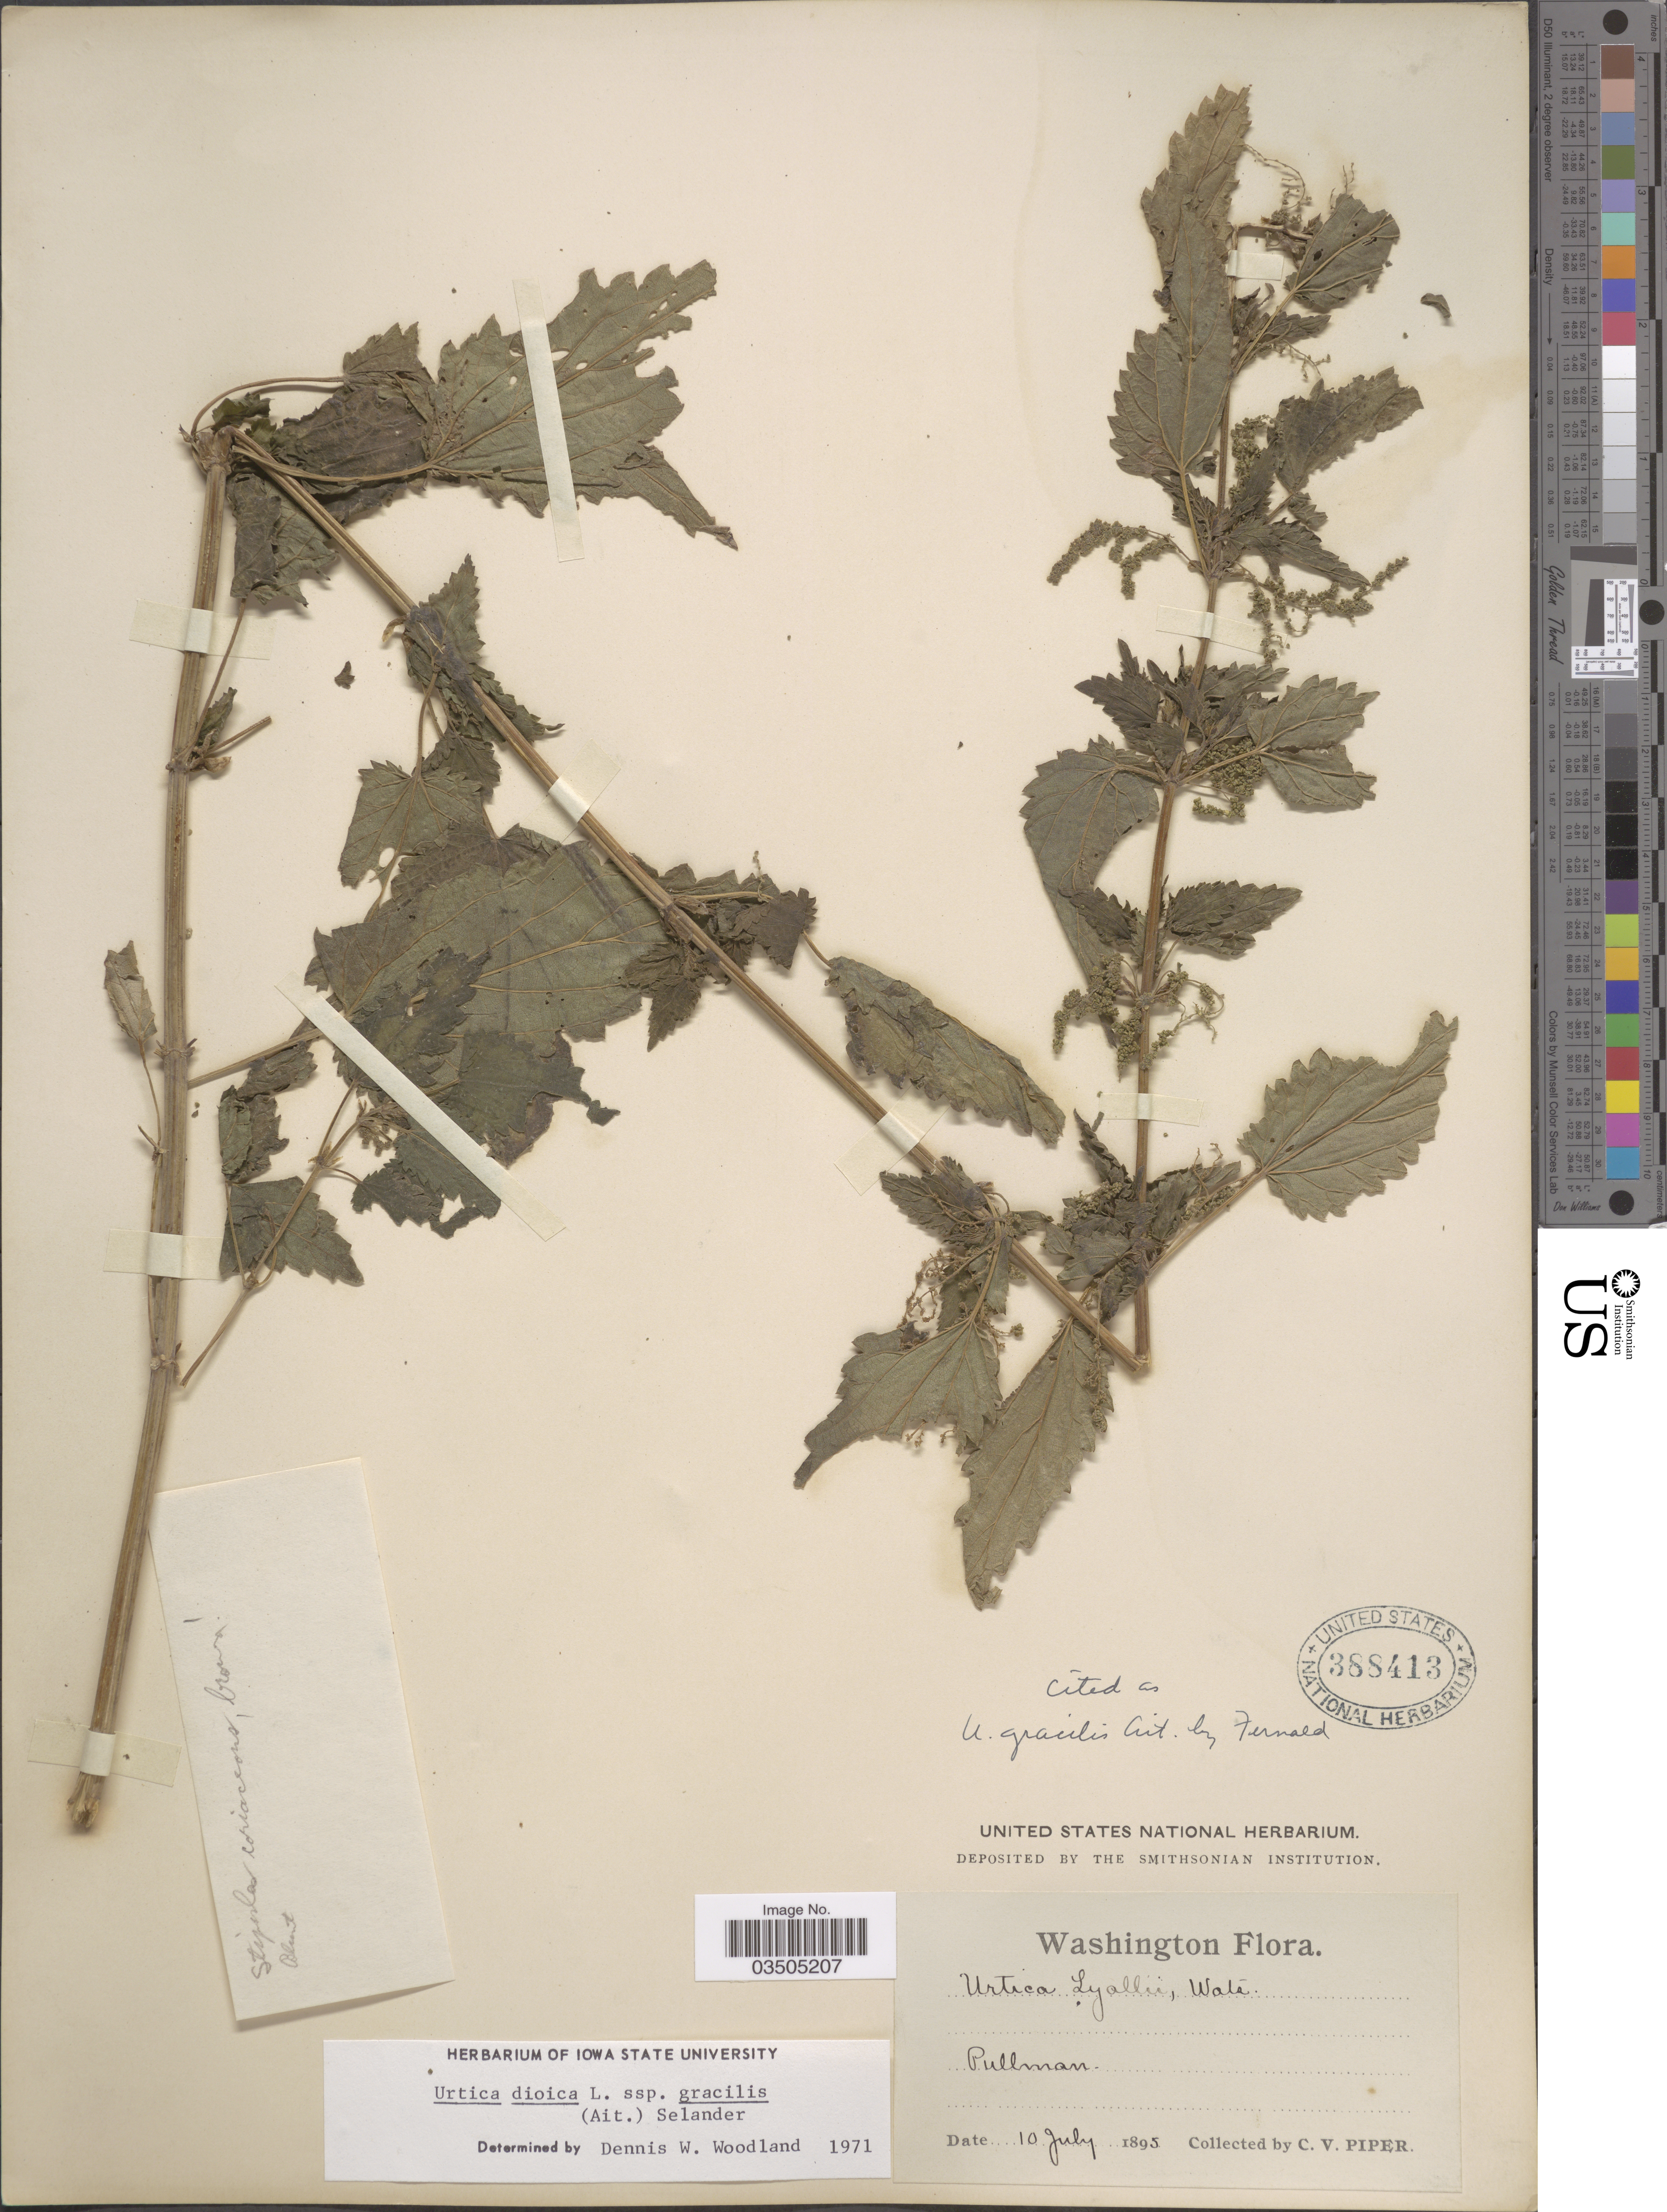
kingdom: Plantae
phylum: Tracheophyta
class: Magnoliopsida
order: Rosales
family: Urticaceae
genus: Urtica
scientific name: Urtica dioica subsp. gracilis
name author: L.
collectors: C. V. Piper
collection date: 1895-07-10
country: United States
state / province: Washington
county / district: Whitman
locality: Pullman.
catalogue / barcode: US 388413